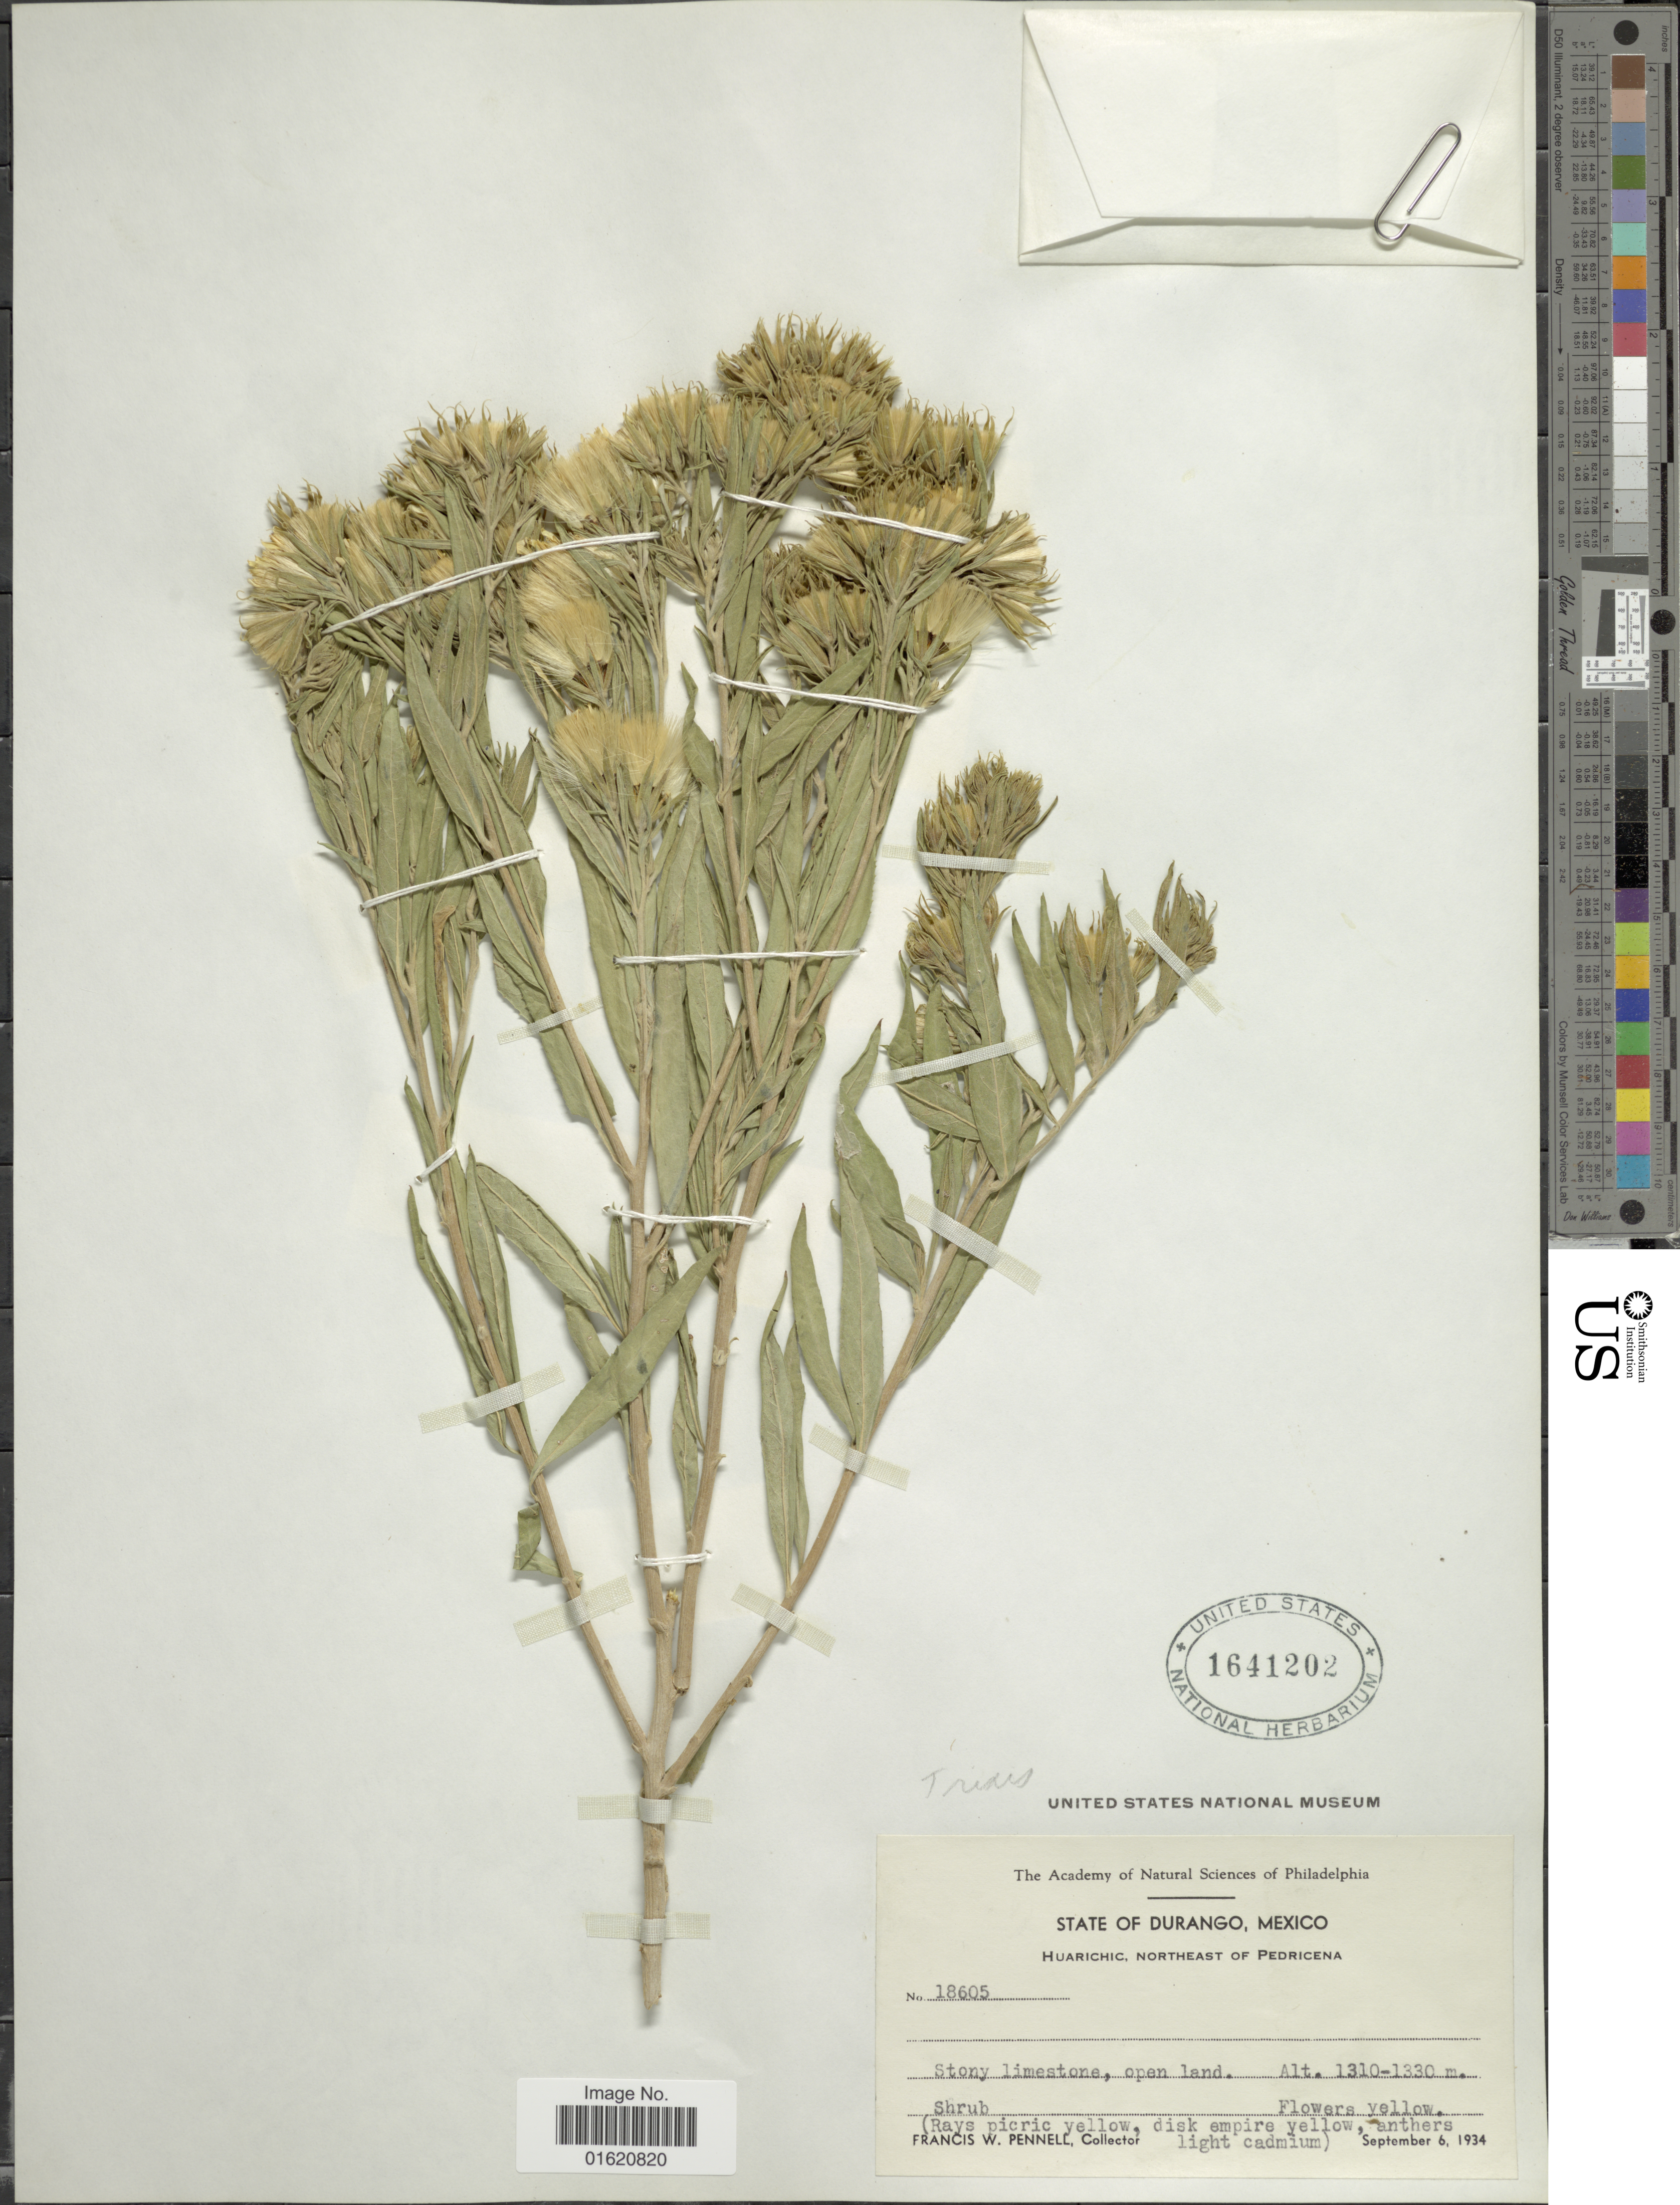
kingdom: Plantae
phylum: Tracheophyta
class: Magnoliopsida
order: Asterales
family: Asteraceae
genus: Trixis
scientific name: Trixis sp.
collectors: F. W. Pennell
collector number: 18605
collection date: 1934-09-06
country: Mexico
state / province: Durango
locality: Huarichic, Northeast of Pedricena, stony limestone, open land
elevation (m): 1310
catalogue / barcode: US 1641202